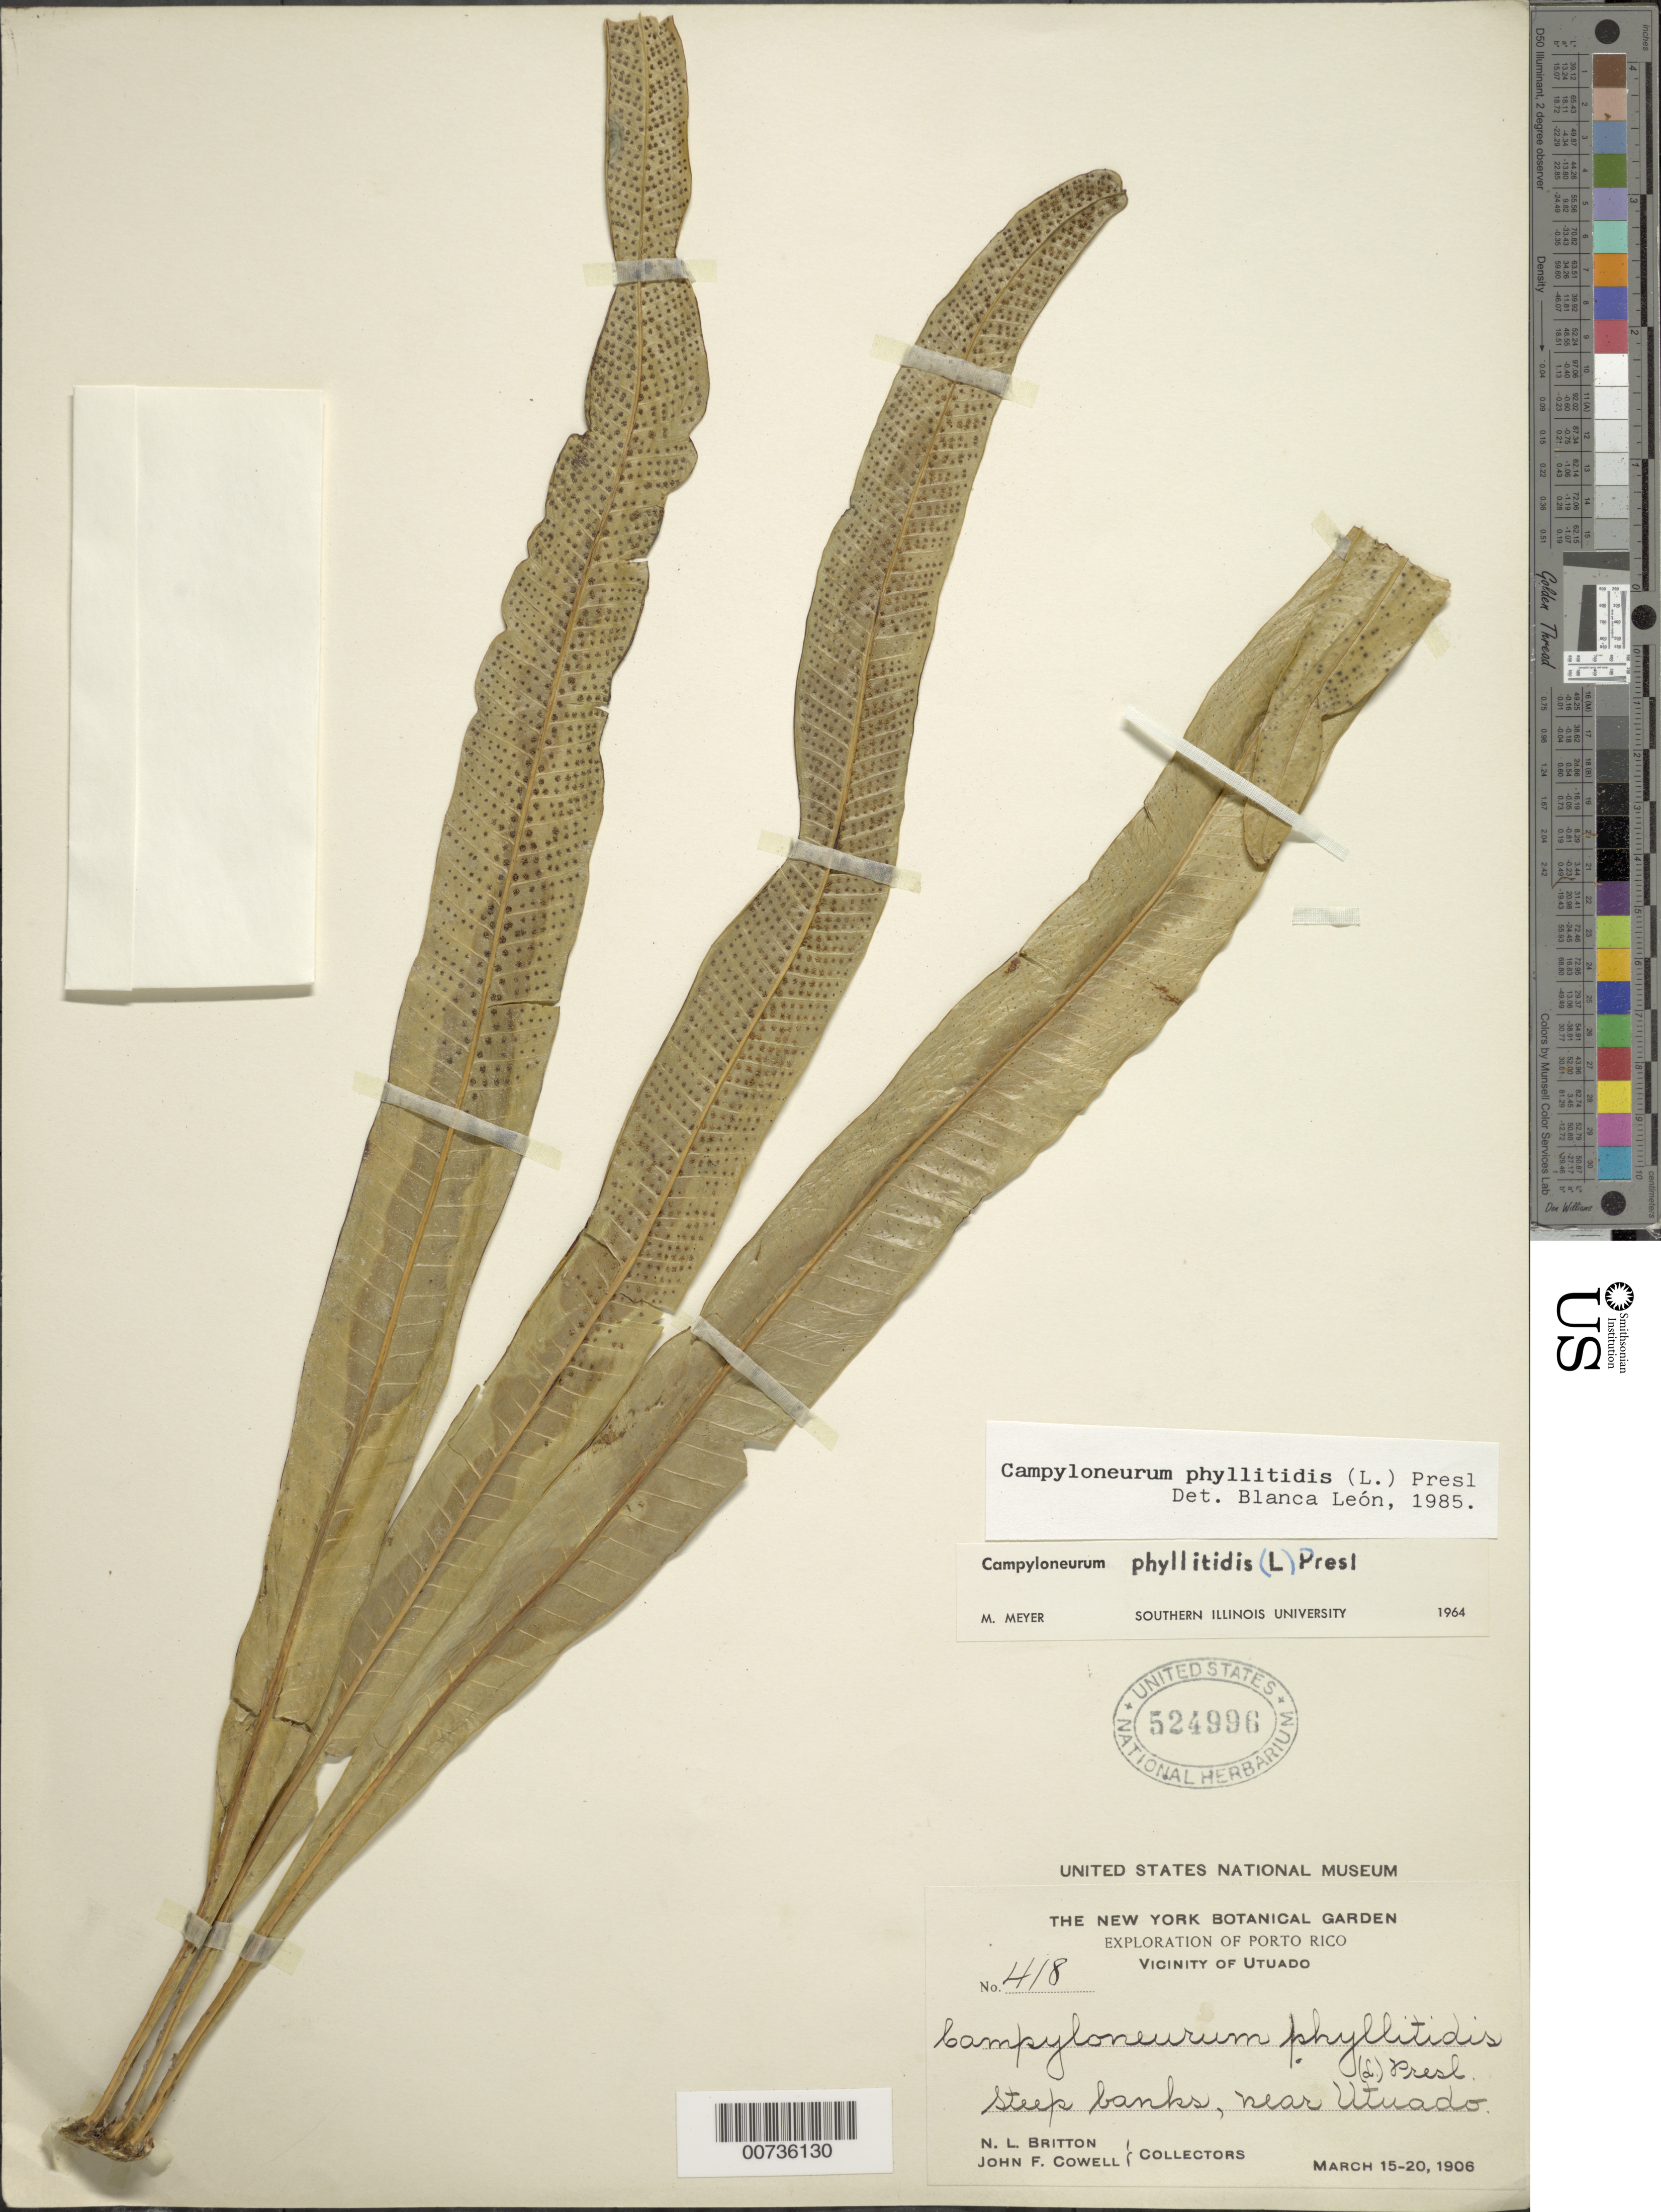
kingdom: Plantae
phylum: Tracheophyta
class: Polypodiopsida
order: Polypodiales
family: Polypodiaceae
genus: Campyloneurum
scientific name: Campyloneurum phyllitidis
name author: (L.) C. Presl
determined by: Meyer, M.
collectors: N. Britton & J. F. Cowell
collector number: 418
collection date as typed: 15 Mar 1906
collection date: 1906-03-15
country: Puerto Rico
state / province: Utuado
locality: Vicinity of Utuado, Steep banks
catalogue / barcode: US 524996